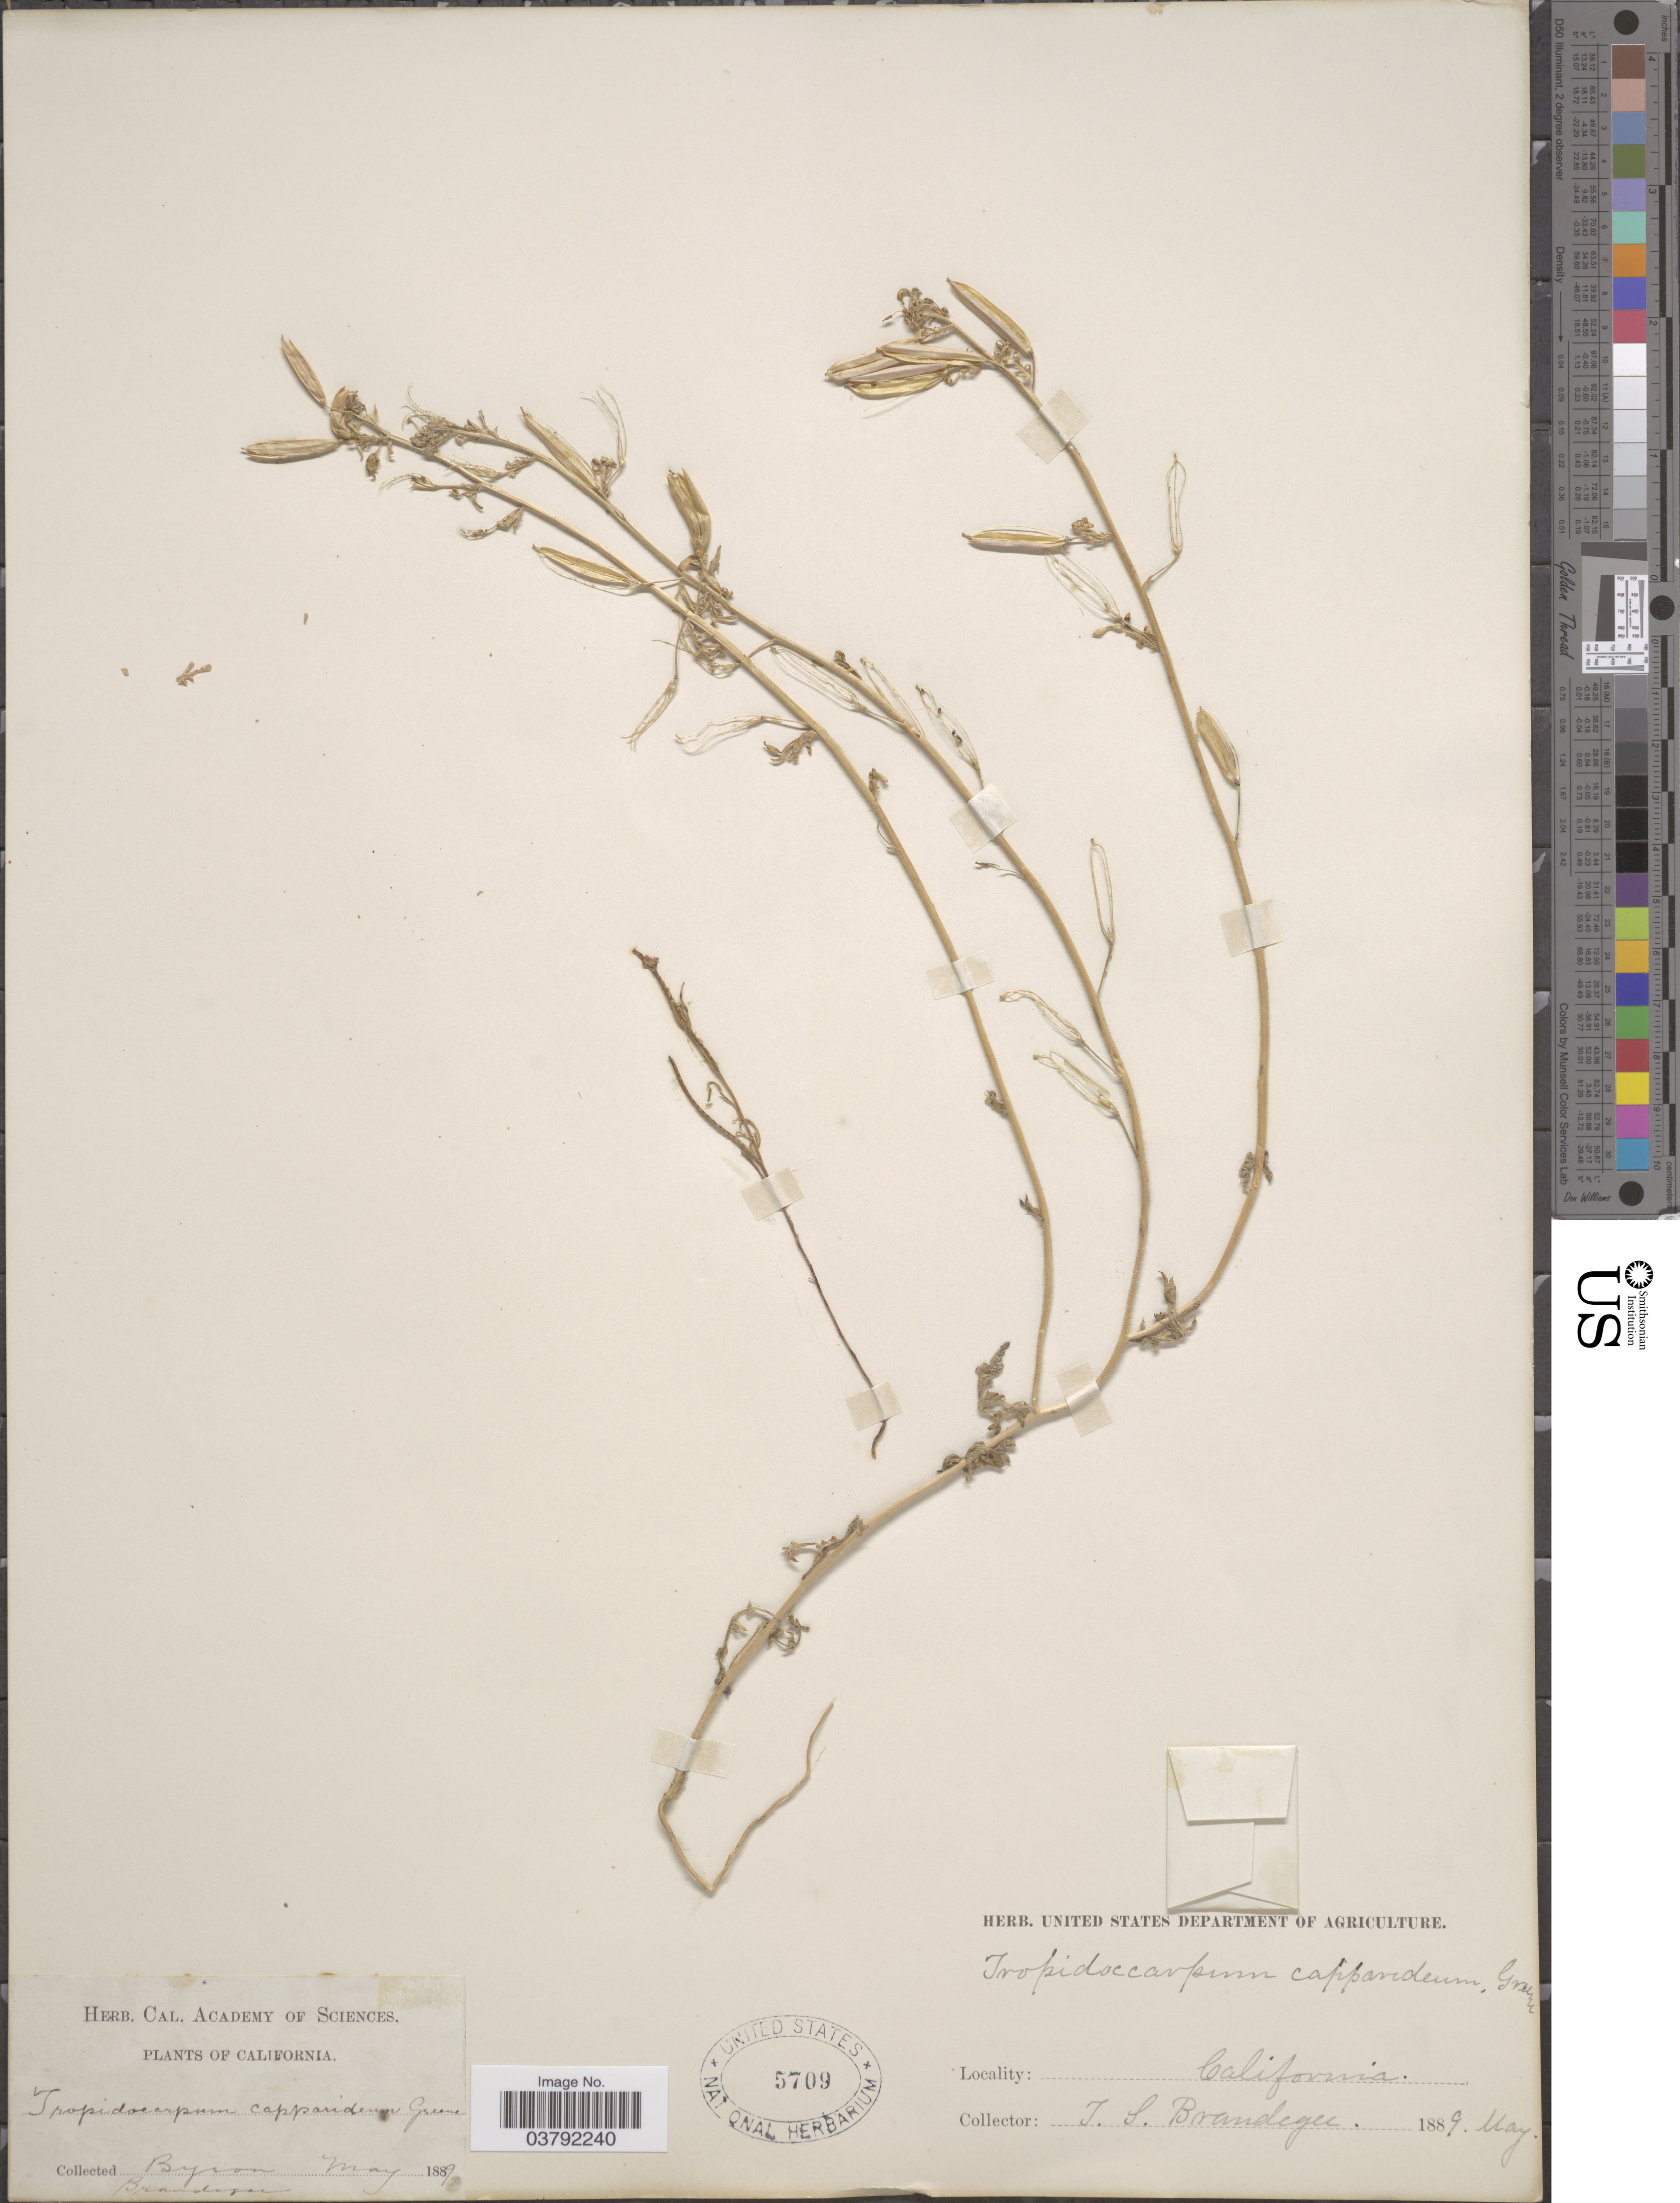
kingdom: Plantae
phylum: Tracheophyta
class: Magnoliopsida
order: Brassicales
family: Brassicaceae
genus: Tropidocarpum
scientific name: Tropidocarpum capparideum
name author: (Al-Shehbaz) Al-Shehbaz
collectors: J. S. Brandegee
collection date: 1889-05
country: United States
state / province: California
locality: Byron.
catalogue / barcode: US 5709